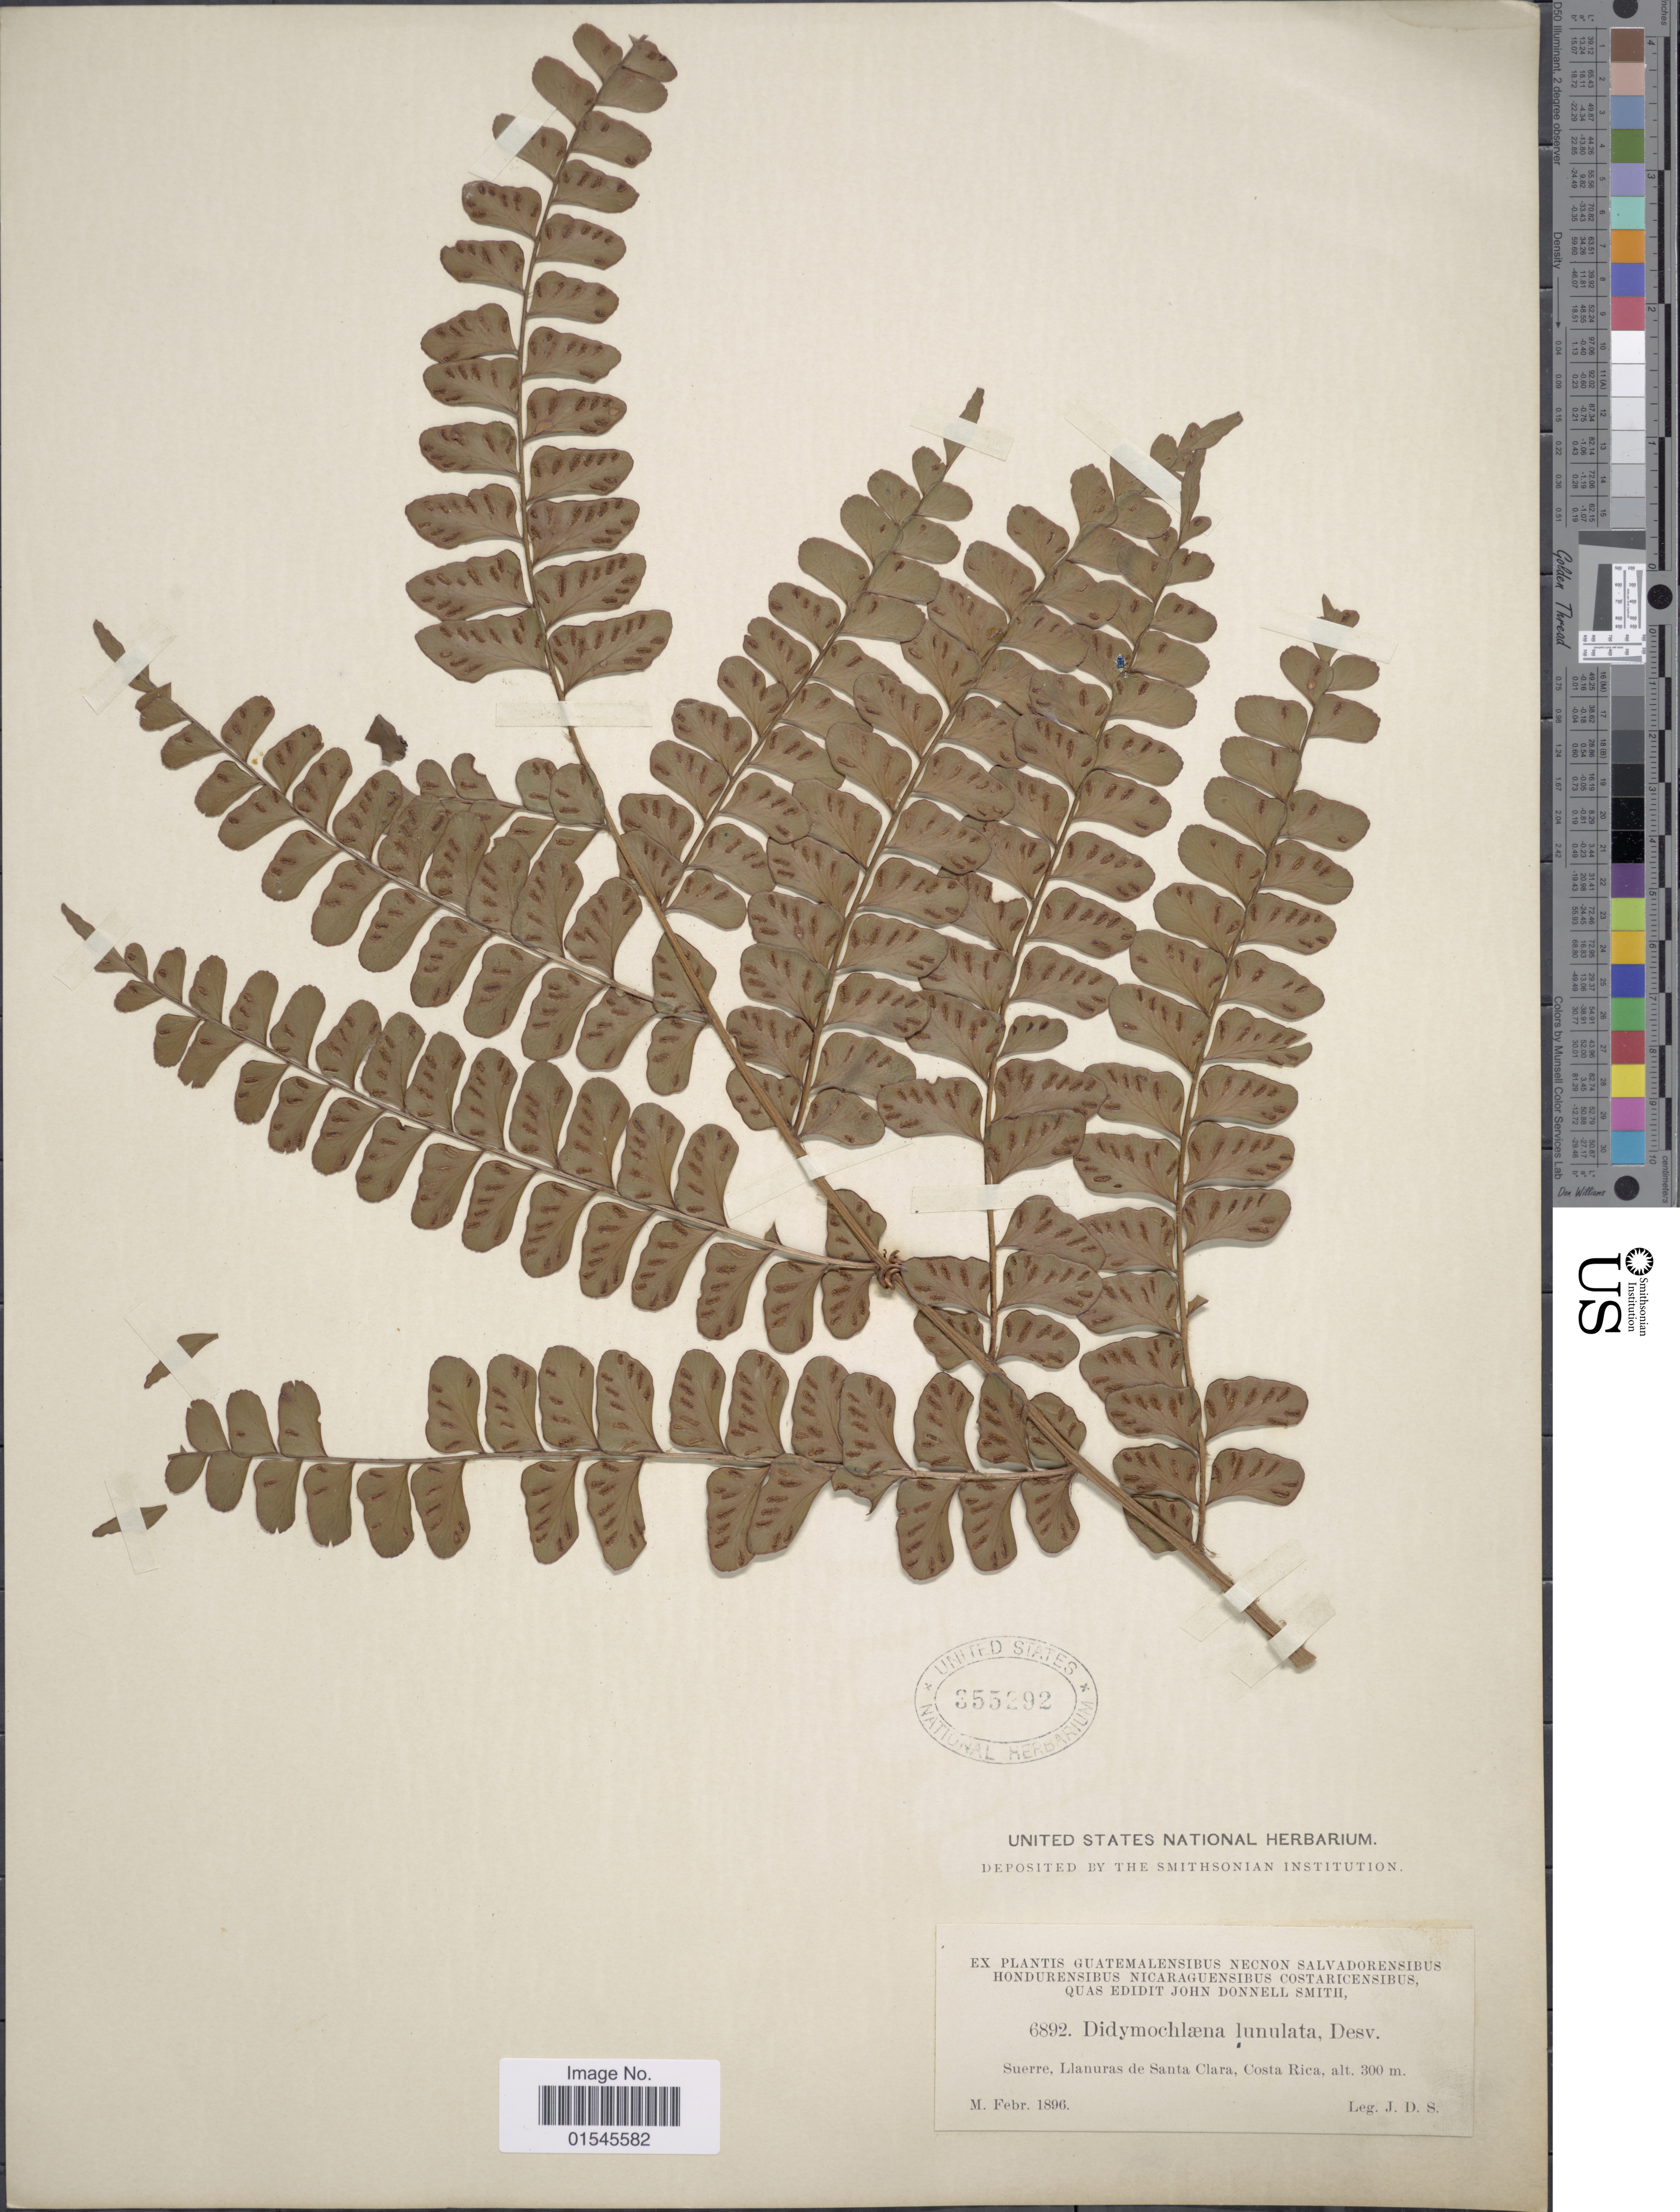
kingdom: Plantae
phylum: Tracheophyta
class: Polypodiopsida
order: Polypodiales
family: Didymochlaenaceae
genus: Didymochlaena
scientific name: Didymochlaena truncatula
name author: (Sw.) J. Sm.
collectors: J. Donnell Smith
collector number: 6892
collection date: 1896-02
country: Costa Rica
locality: Suerre, Llanuras de Santa Clara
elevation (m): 300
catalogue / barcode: US 355292